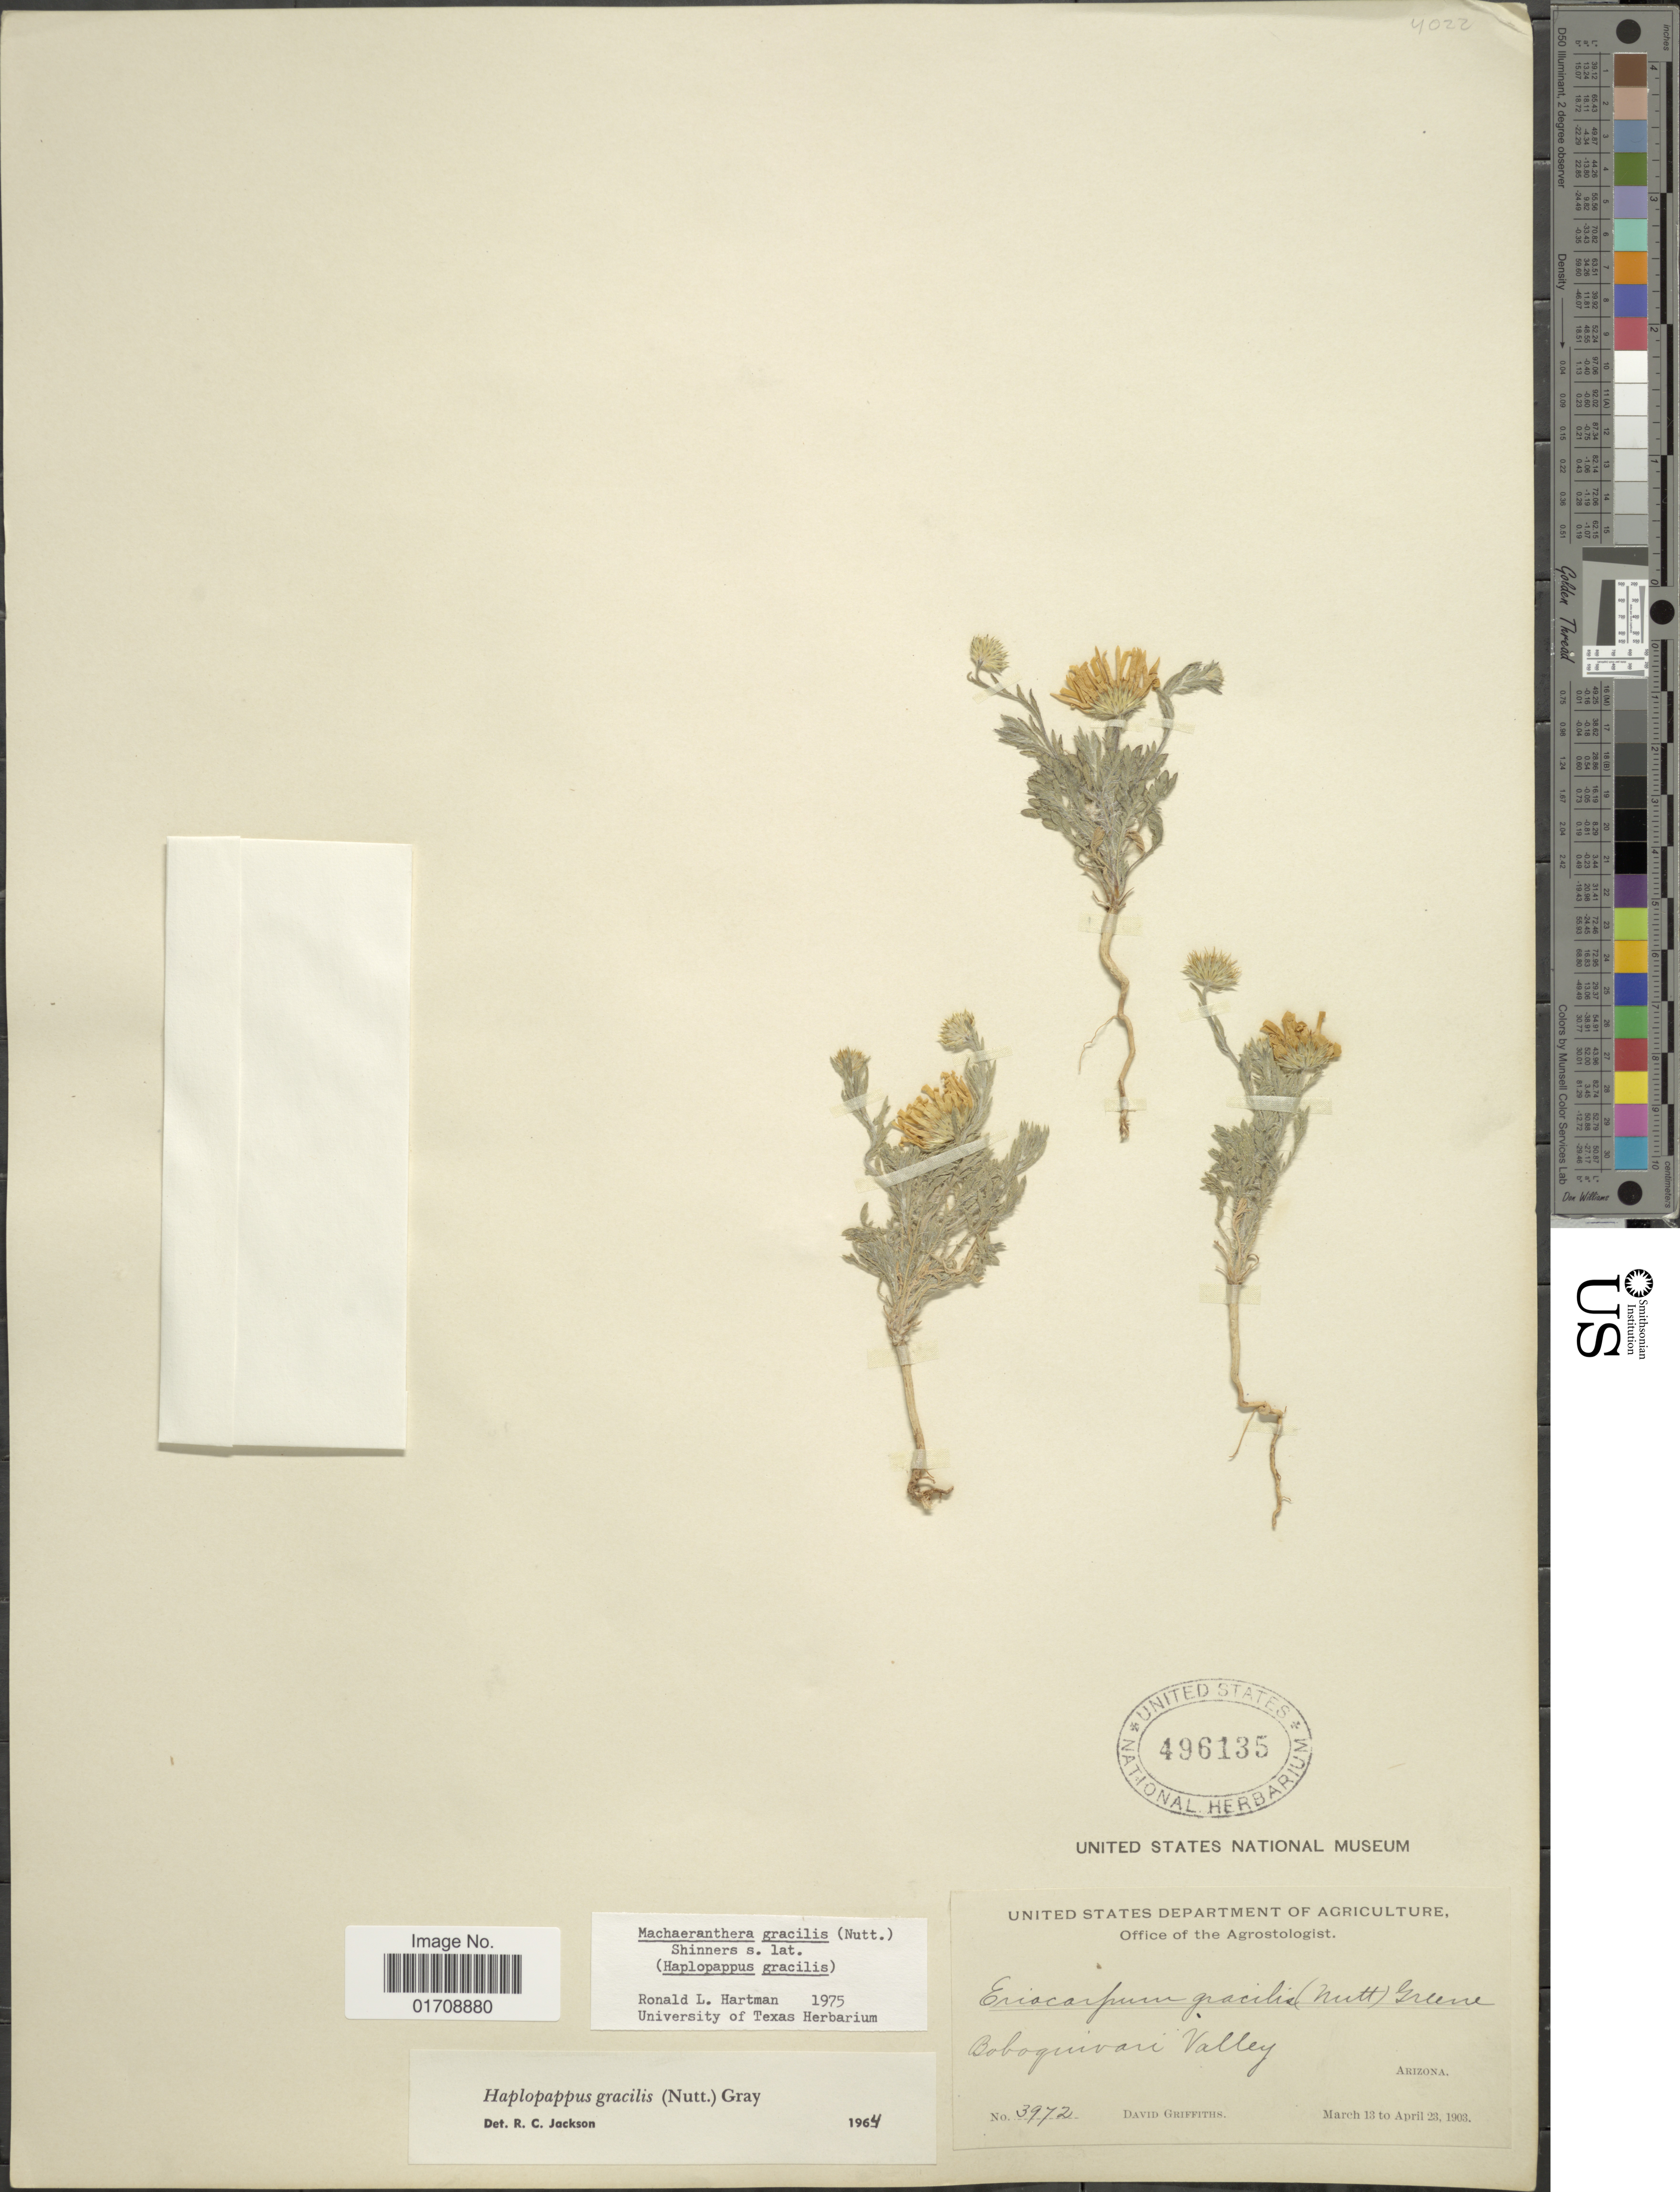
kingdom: Plantae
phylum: Tracheophyta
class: Magnoliopsida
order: Asterales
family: Asteraceae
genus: Machaeranthera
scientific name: Machaeranthera gracilis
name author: (Nutt.) Shinners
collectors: D. Griffiths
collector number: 3972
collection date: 1903-03-13/1903-04-23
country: United States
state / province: Arizona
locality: Boboquivari Valley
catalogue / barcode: US 496135